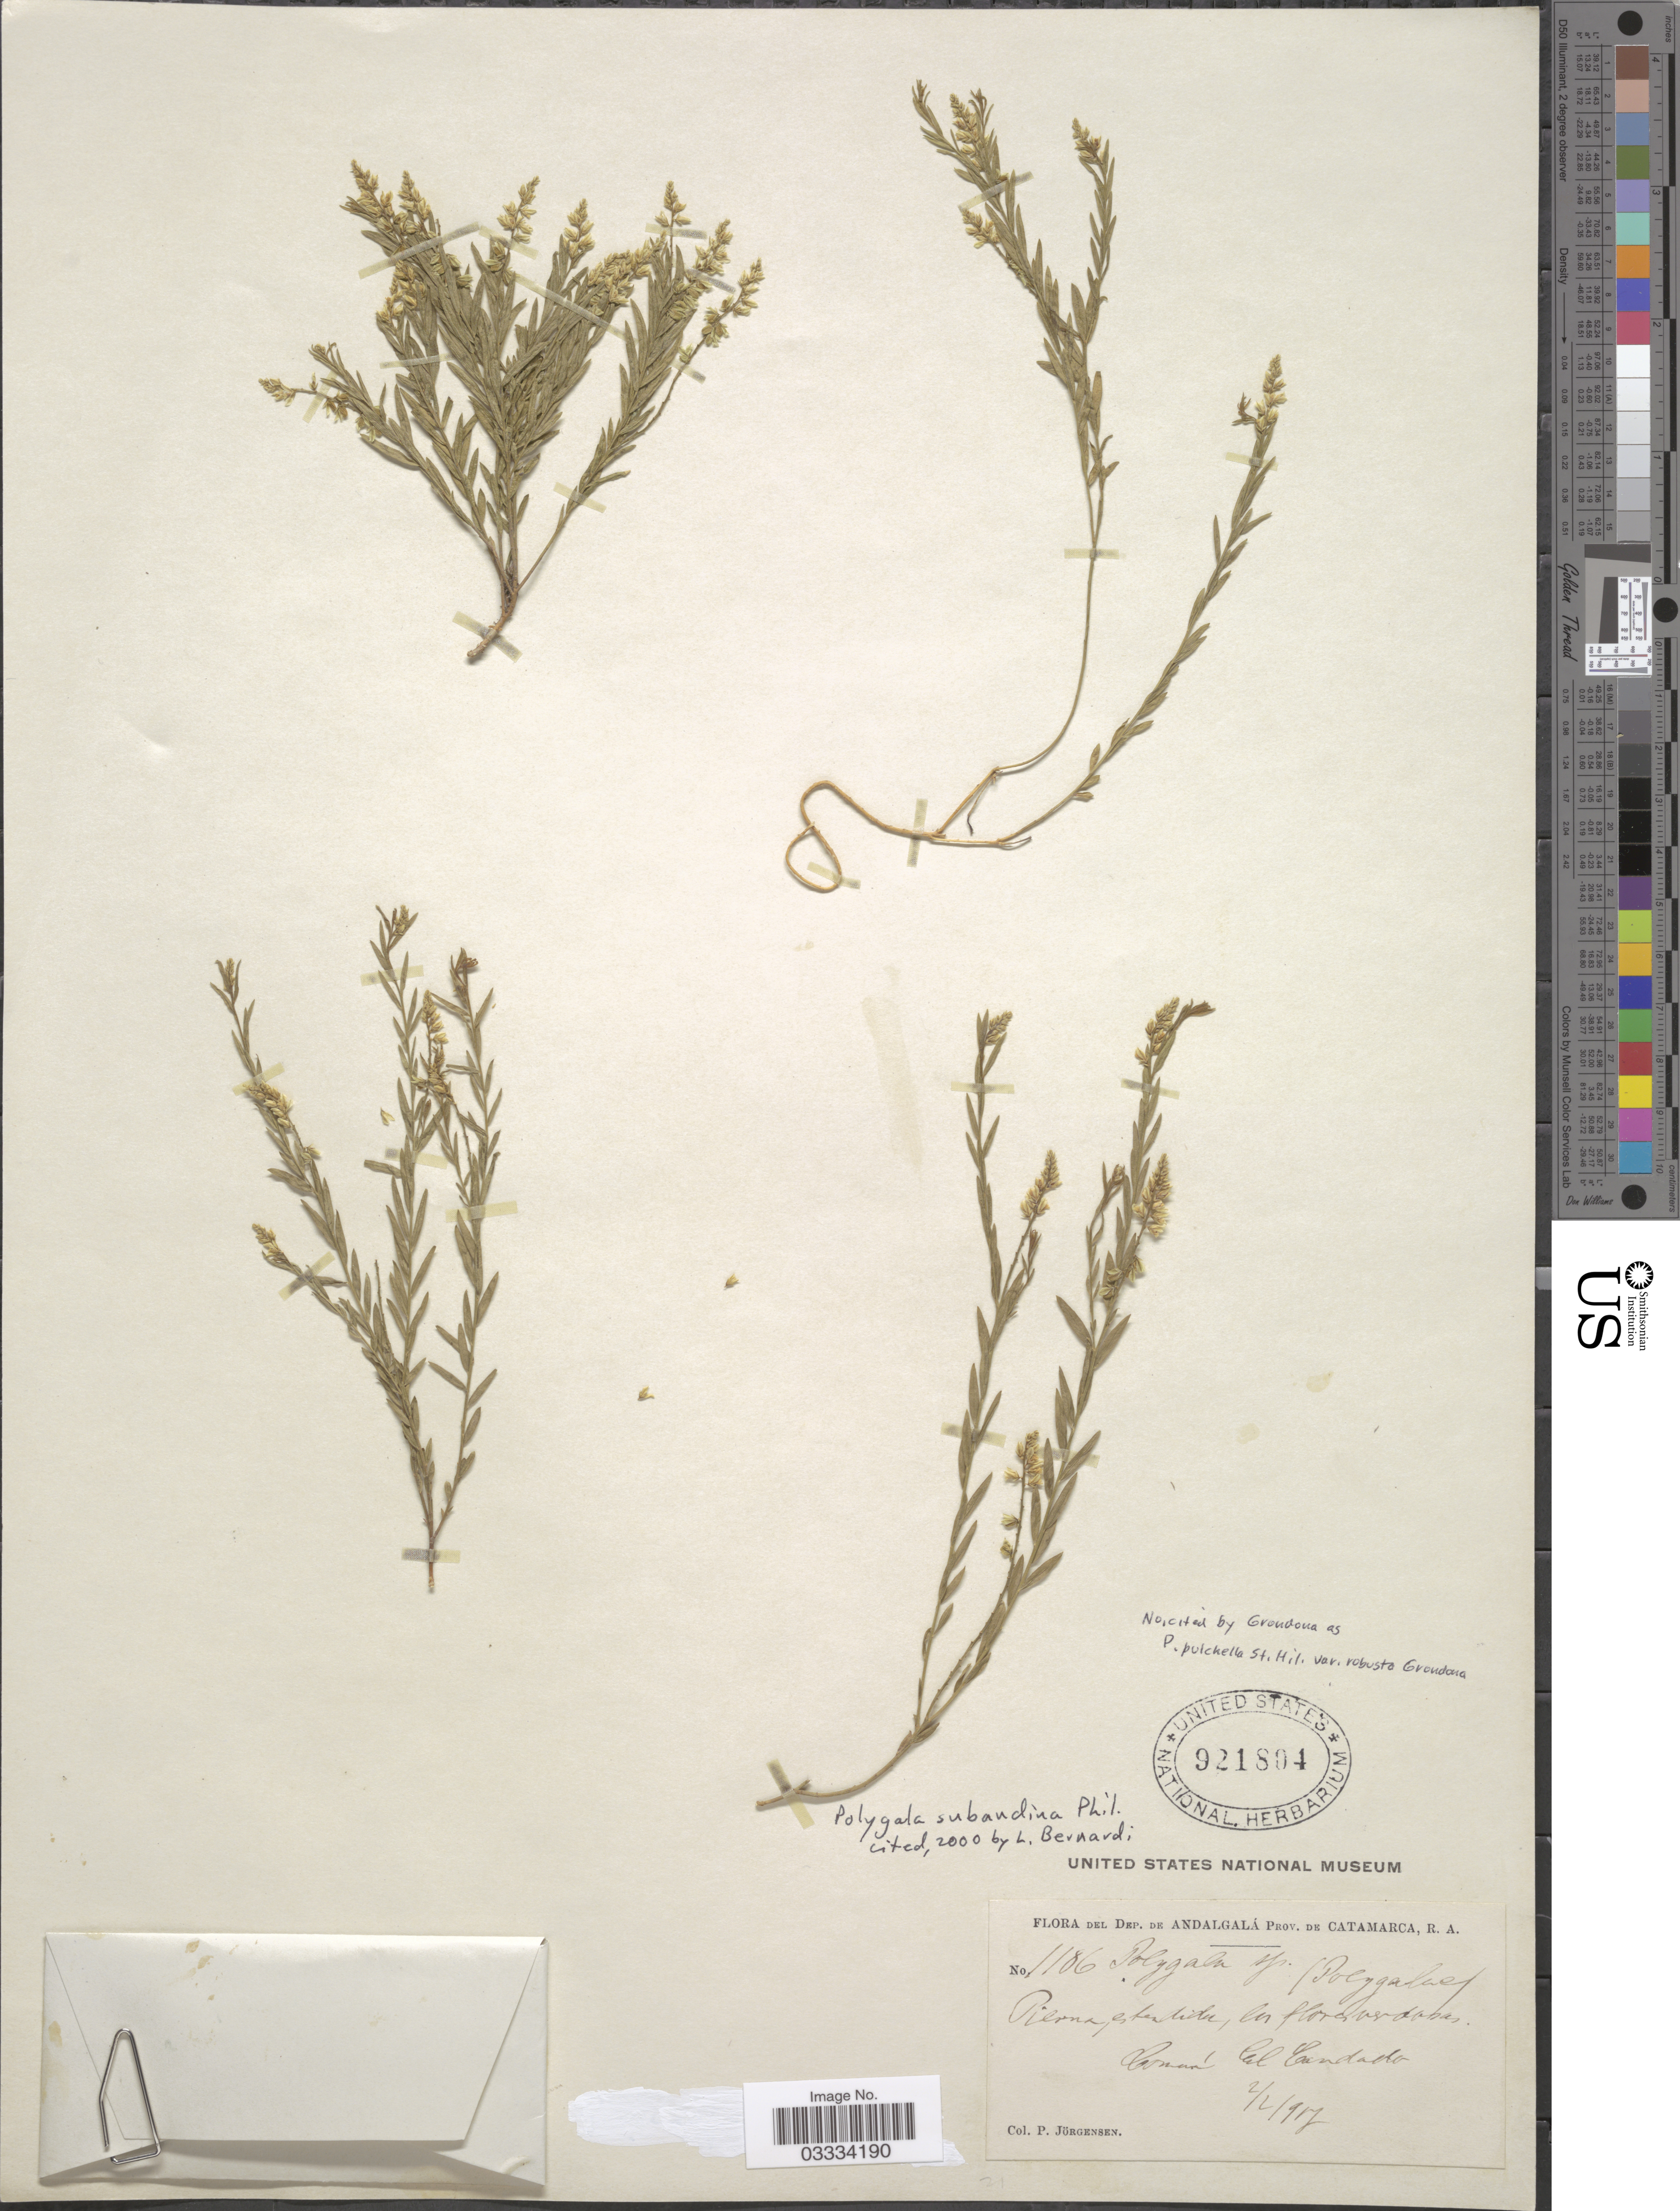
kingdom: Plantae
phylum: Tracheophyta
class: Magnoliopsida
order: Fabales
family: Polygalaceae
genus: Polygala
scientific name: Polygala subandina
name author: Phil.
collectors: P. Jörgensen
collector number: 1186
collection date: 1917-02-02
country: Argentina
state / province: Catamarca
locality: Dep. de Andalgalá. Común El Candado.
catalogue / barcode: US 921804